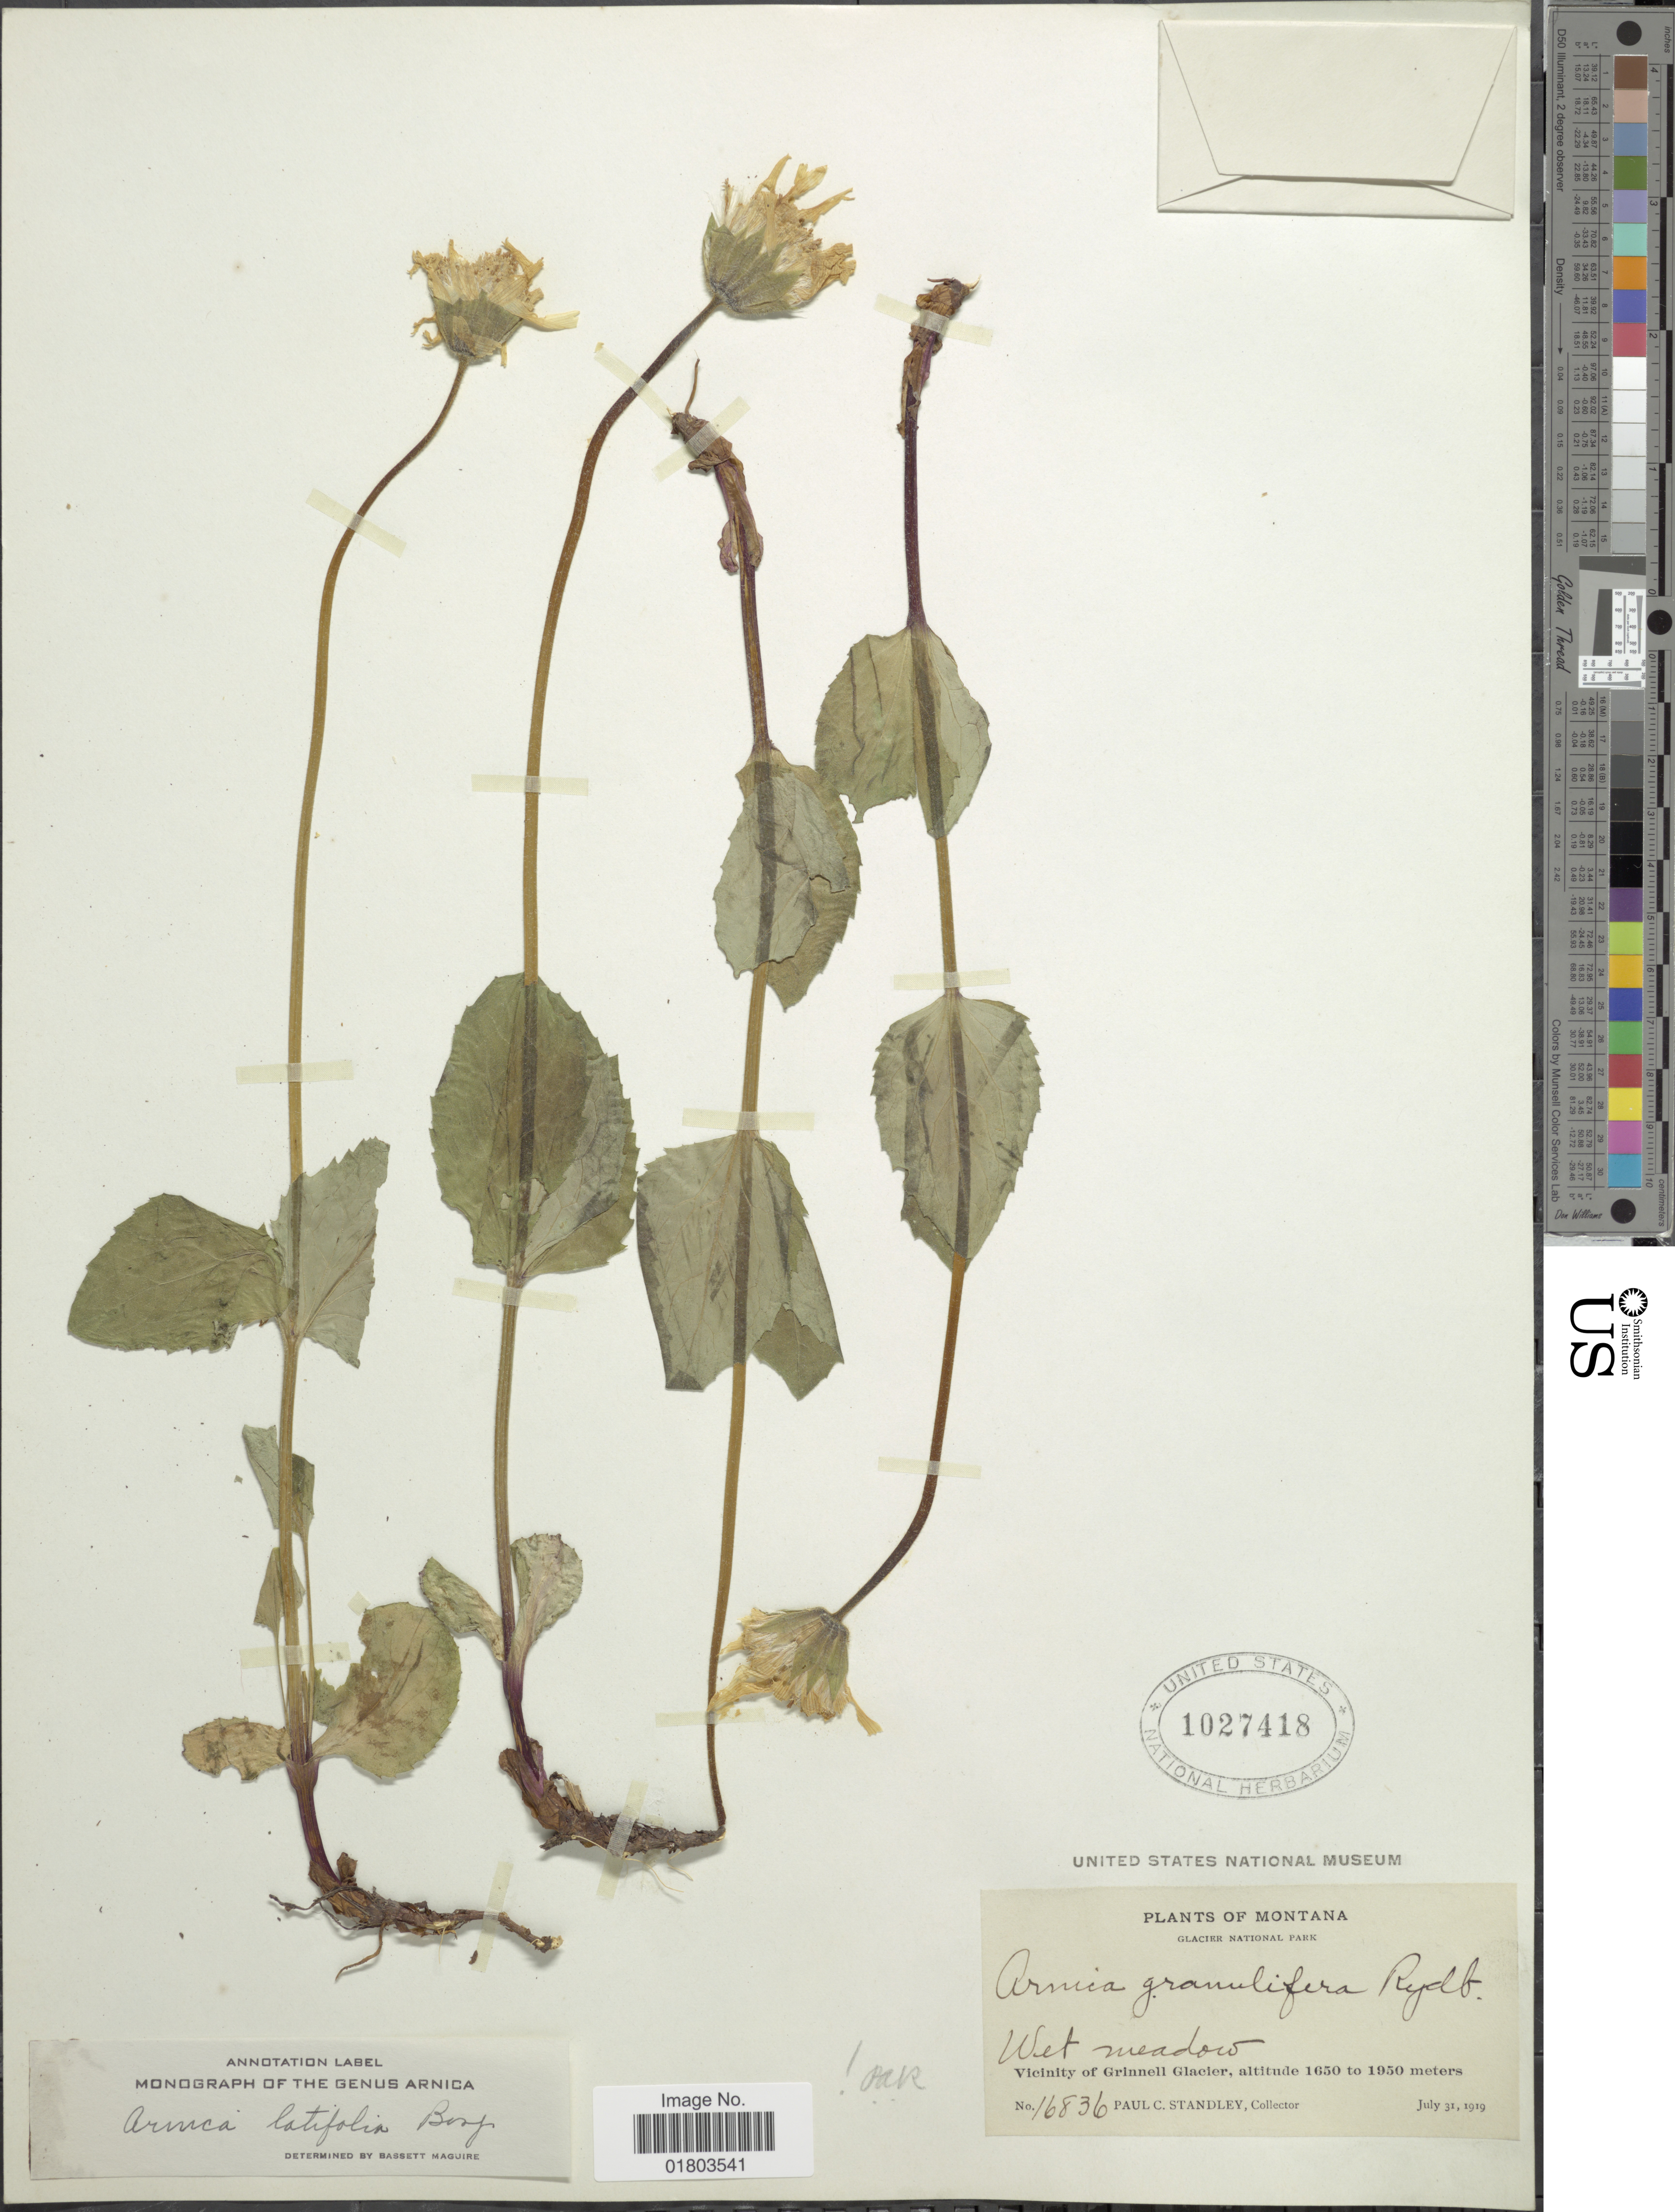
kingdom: Plantae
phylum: Tracheophyta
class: Magnoliopsida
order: Asterales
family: Asteraceae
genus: Arnica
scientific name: Arnica latifolia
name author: Bong.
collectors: P. C. Standley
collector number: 16836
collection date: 1919-07-31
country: United States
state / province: Montana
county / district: Glacier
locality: Glacier National Park,Wet meadow, Vicinity of Grinnell Glacier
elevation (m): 1650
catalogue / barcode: US 1027418